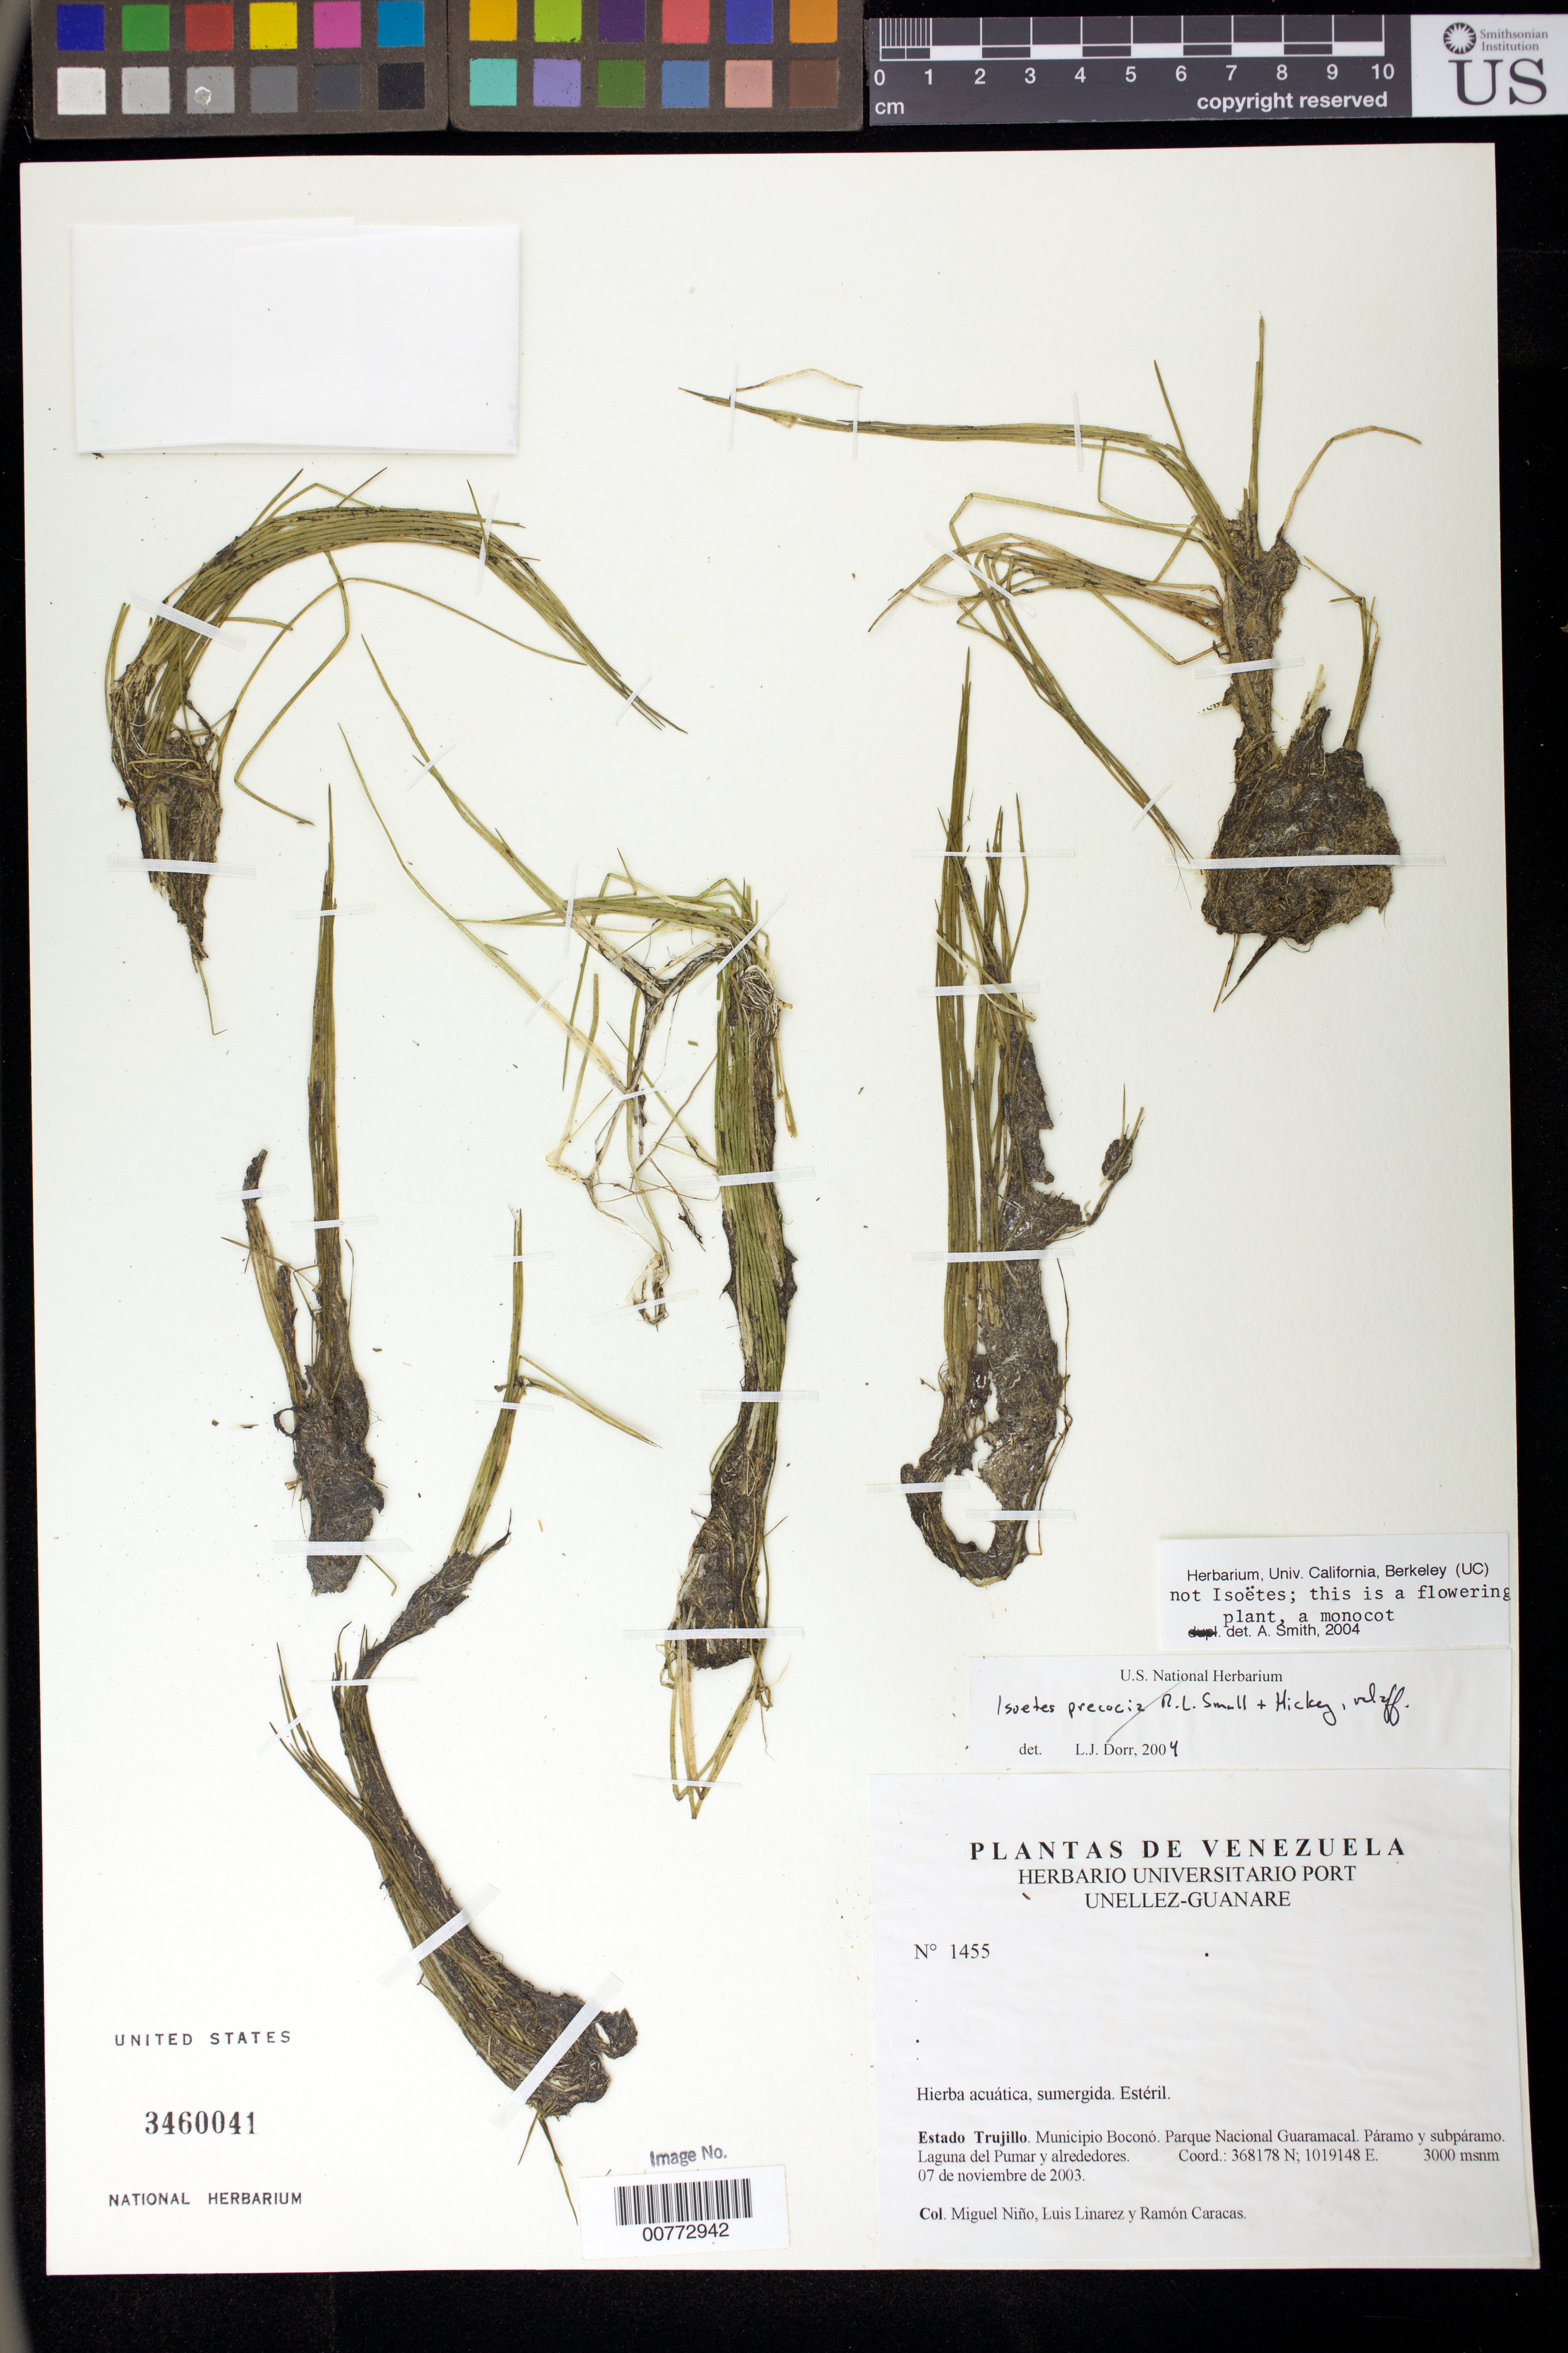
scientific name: Indet. sp. (not Combretaceae)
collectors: S. M. Niño, L. Linárez & R. Caracas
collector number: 1455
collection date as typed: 07 Nov 2003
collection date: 2003-11-07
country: Venezuela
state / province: Trujillo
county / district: Boconó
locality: Parque Nacional Guaramacal. Laguna del Pumar y alrededores.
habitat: Páramo y subpáramo.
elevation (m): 3000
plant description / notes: PORT, US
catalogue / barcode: US 3460041